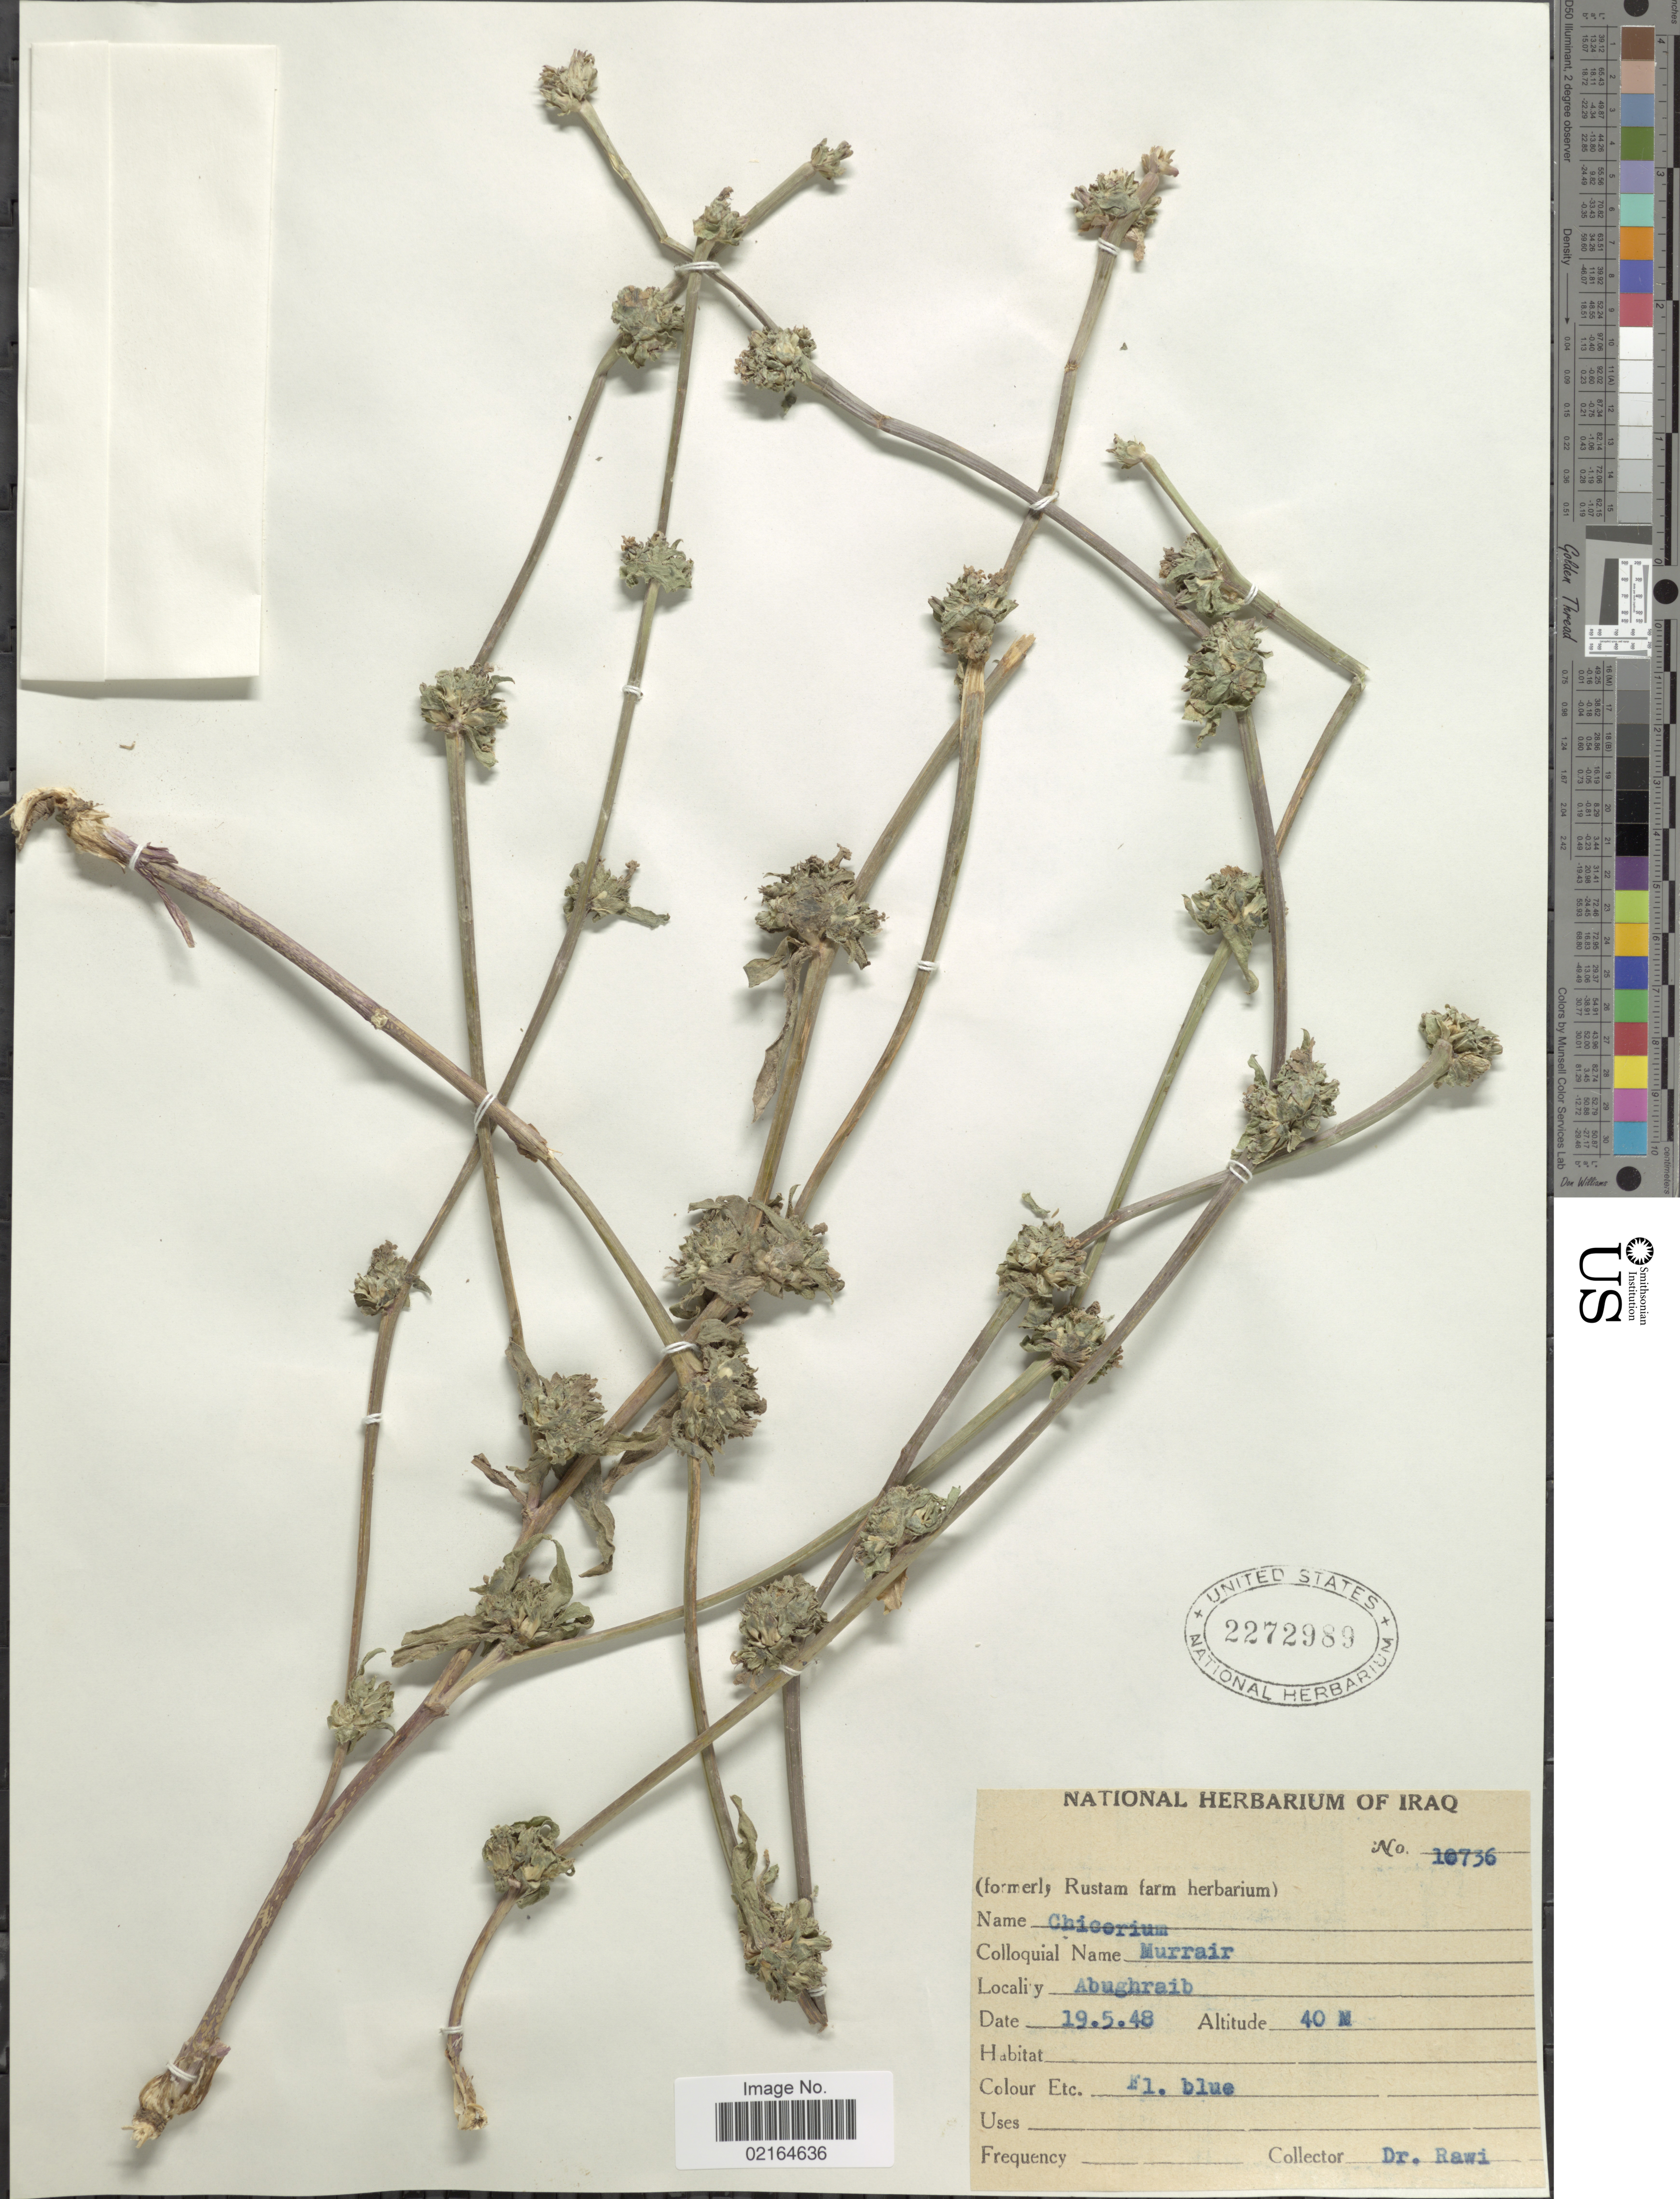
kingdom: Plantae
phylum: Tracheophyta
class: Magnoliopsida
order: Asterales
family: Asteraceae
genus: Cichorium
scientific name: Cichorium sp.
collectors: -. Rawi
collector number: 10736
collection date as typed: Transcribed d/m/y: 19/5/48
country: Iraq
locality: Abughraib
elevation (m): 40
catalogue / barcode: US 2272989